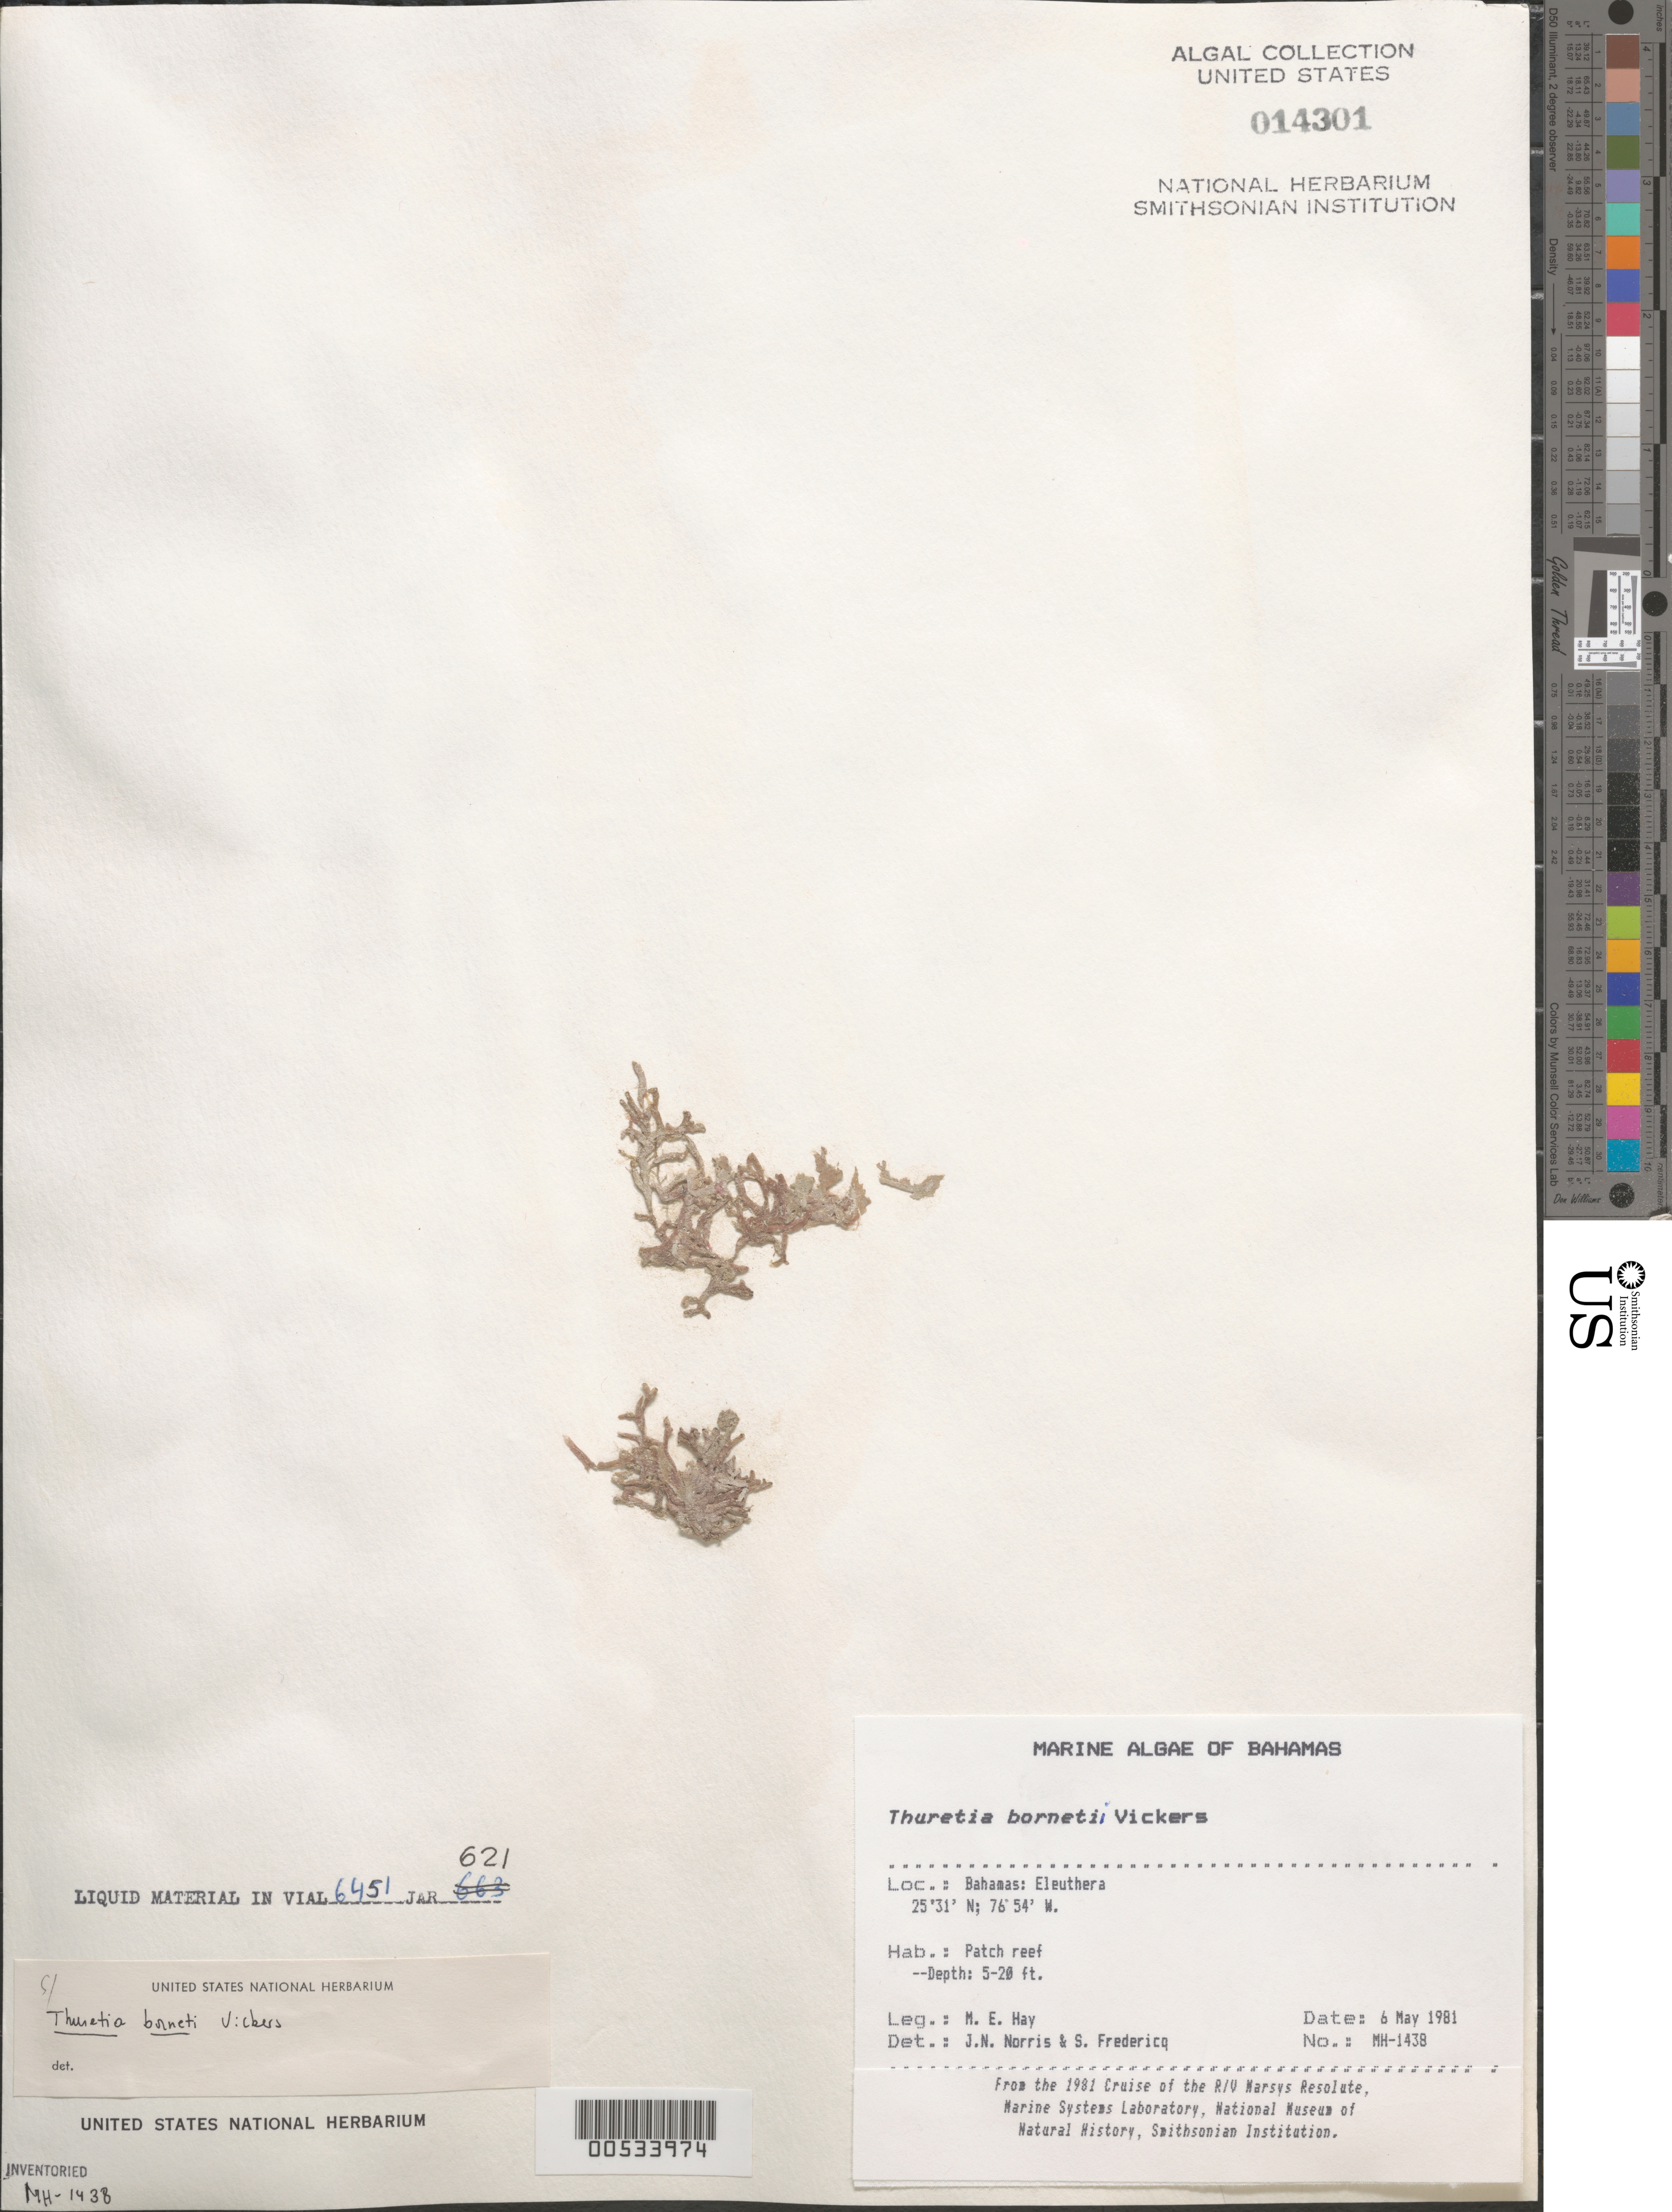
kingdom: Plantae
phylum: Rhodophyta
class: Florideophyceae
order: Ceramiales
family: Dasyaceae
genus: Thuretia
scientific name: Thuretia bornetii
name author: Vickers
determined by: Norris, J. N.; Fredericq, S.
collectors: M. E. Hay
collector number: MEH-1438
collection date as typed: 06 May 1981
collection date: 1981-05-06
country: Bahamas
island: Eleuthera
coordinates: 23 31' N, 76 54' W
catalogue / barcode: US 14301